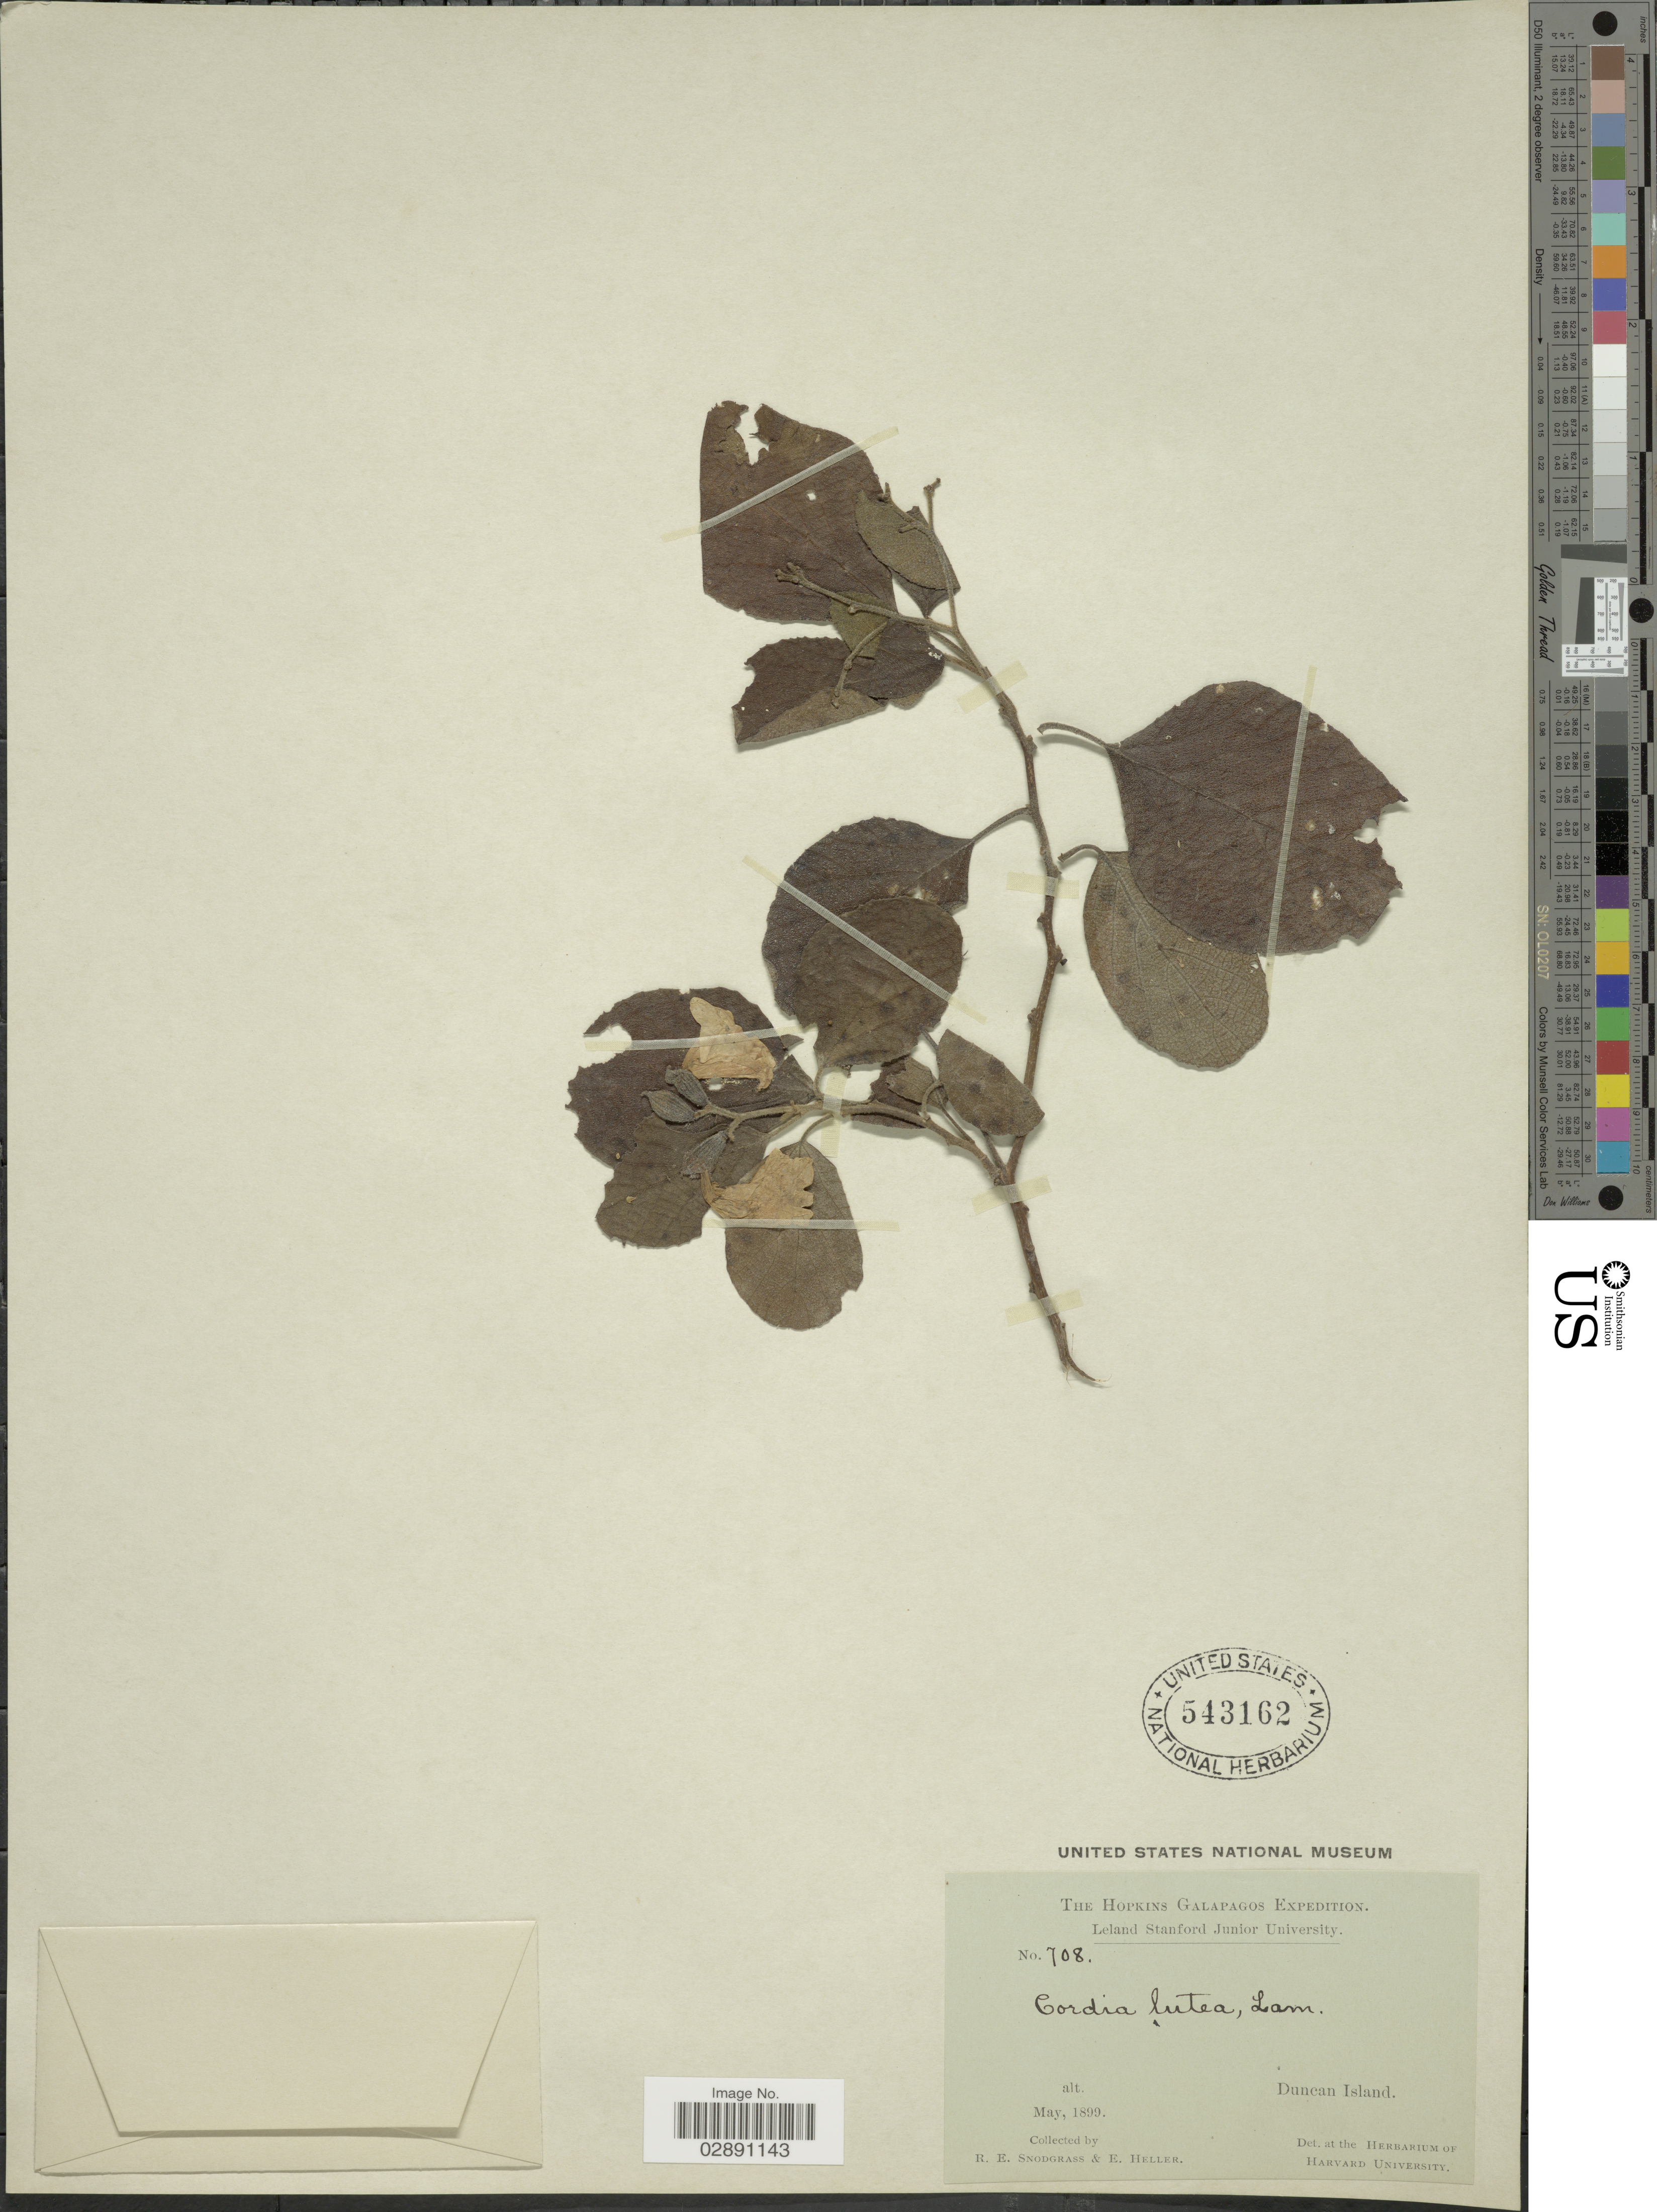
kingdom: Plantae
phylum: Tracheophyta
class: Magnoliopsida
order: Boraginales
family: Cordiaceae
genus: Cordia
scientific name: Cordia lutea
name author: Lam.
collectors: R. E. Snodgrass & E. Heller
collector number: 708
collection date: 1899-05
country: Ecuador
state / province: Colón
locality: Galapagos. Duncan Island.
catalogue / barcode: US 543162